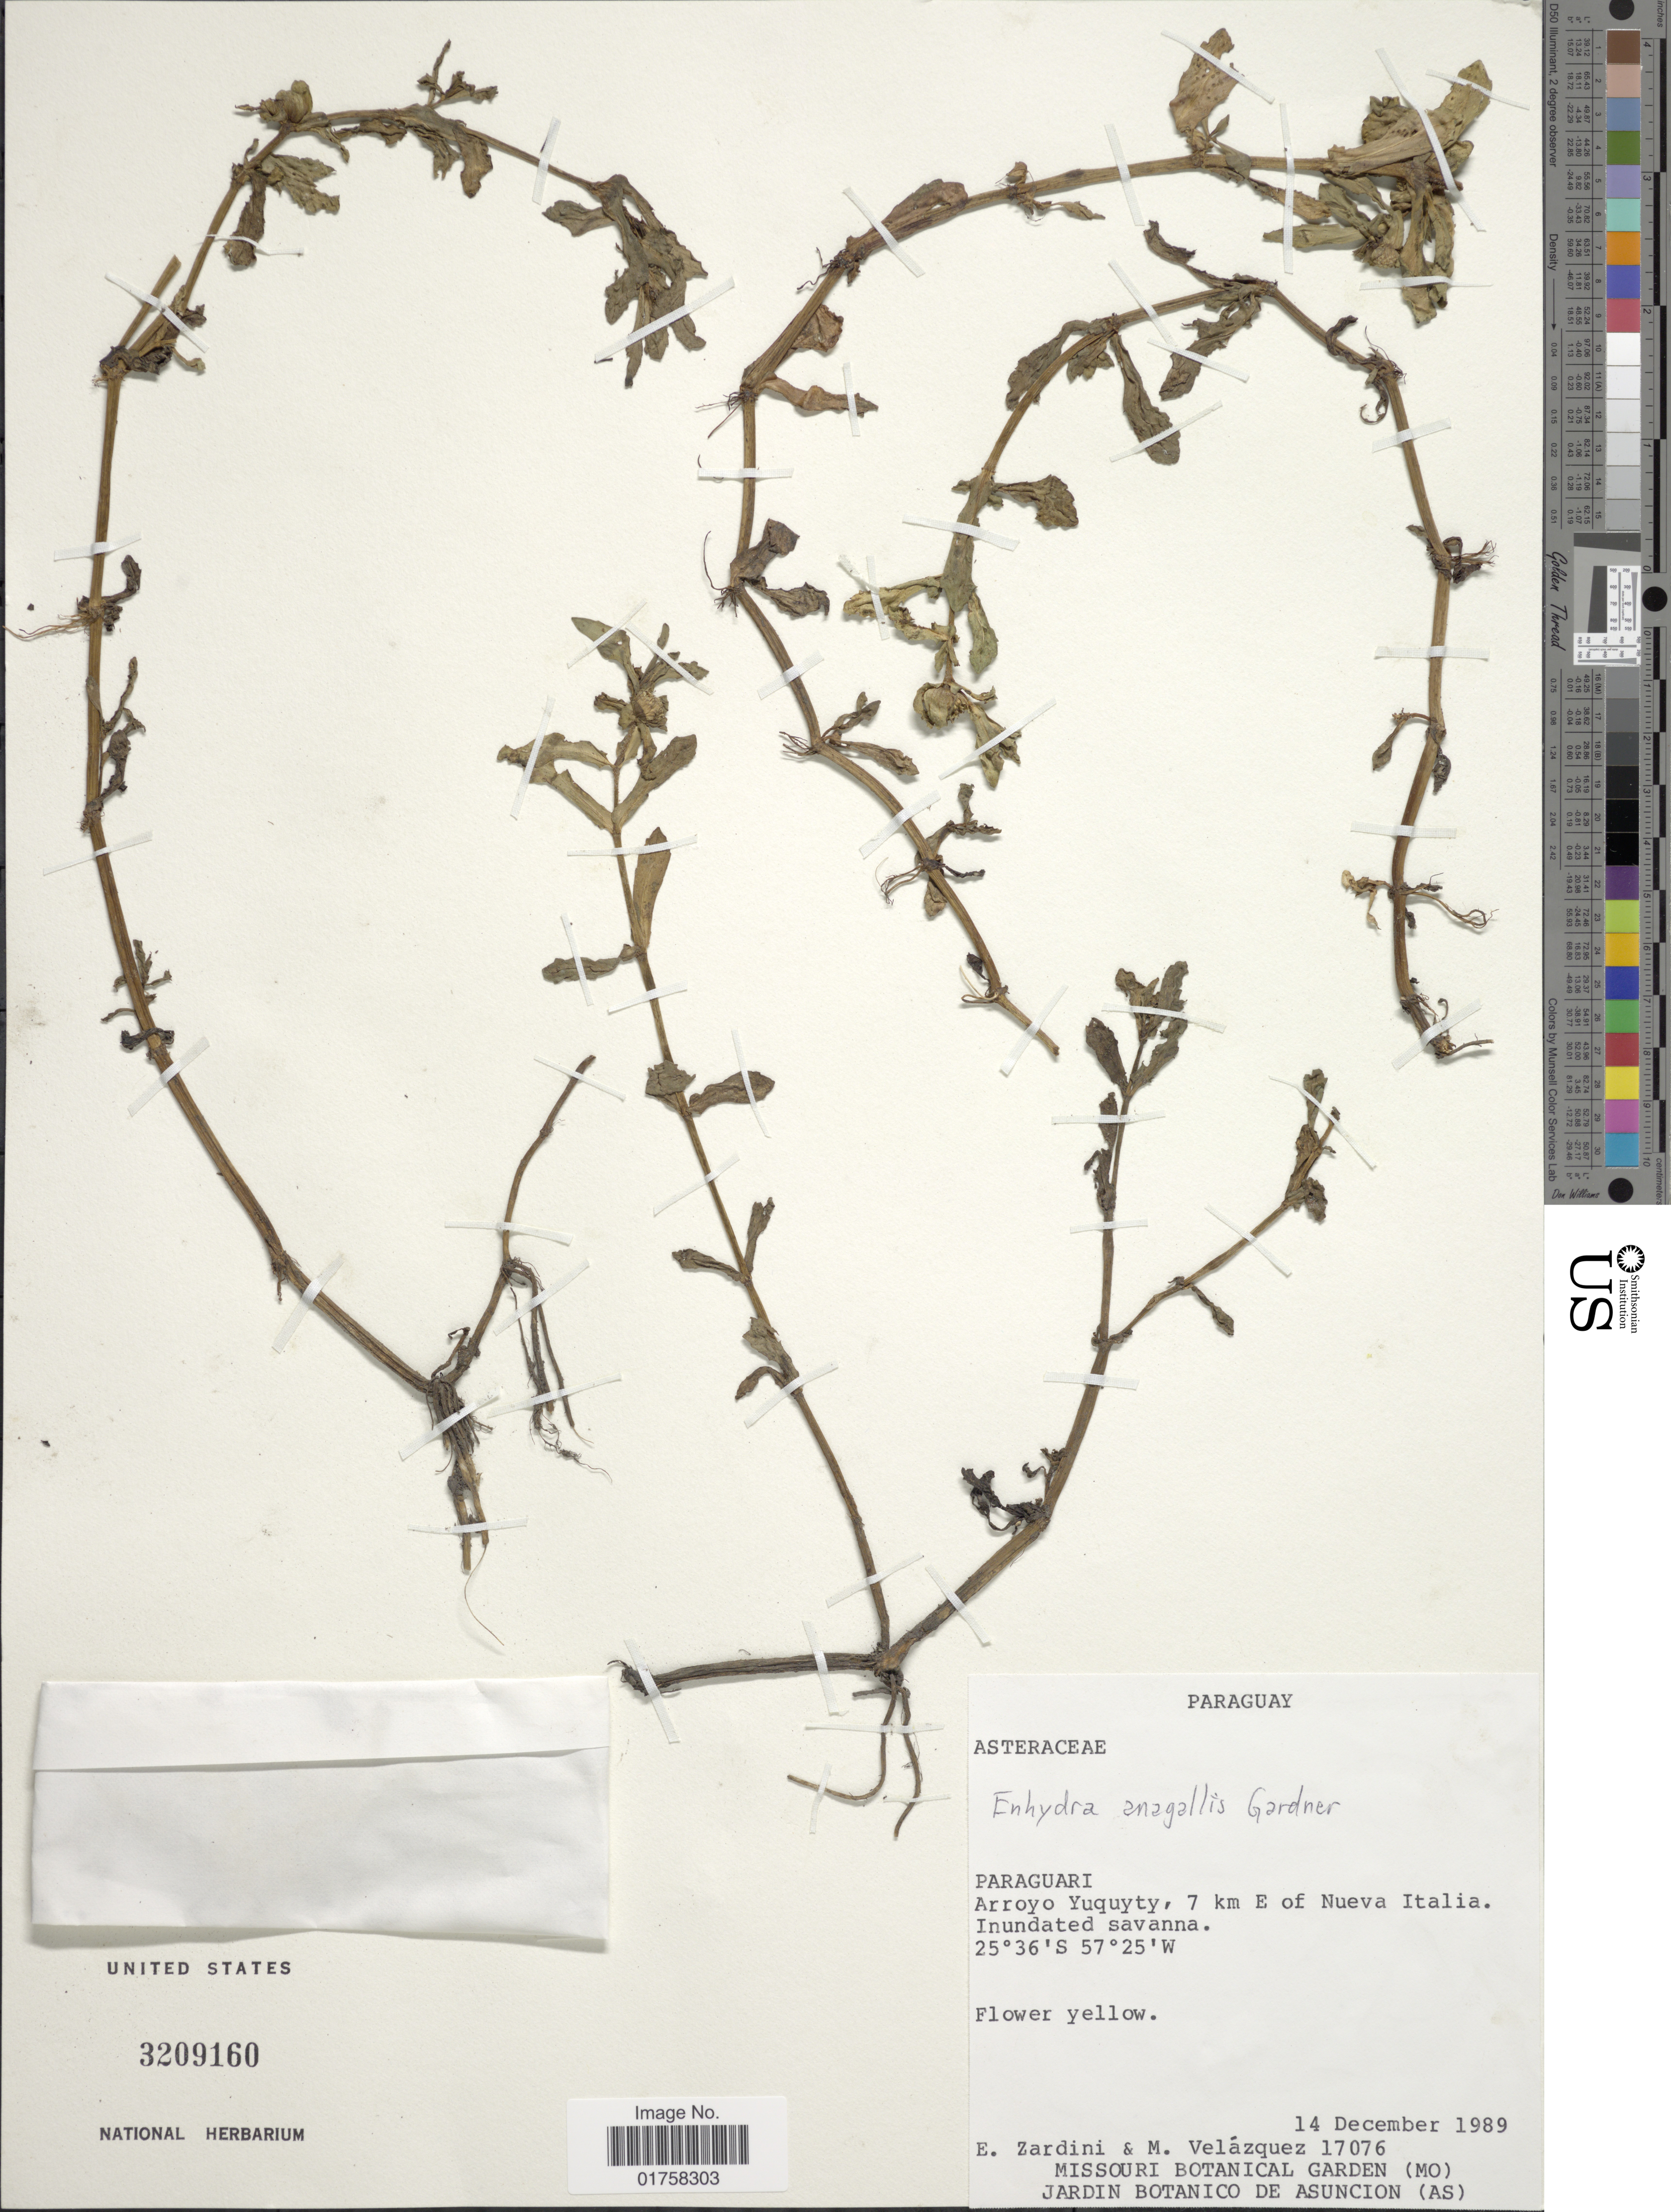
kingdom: Plantae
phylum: Tracheophyta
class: Magnoliopsida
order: Asterales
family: Asteraceae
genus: Enhydra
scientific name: Enhydra fluctuans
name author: Lour.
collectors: E. M. Zardini & M. Velazquez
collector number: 17076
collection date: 1989-12-14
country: Paraguay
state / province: Paraguari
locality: Arroyo Yuquyty, 7 km E of Nueva Italia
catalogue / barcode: US 3209160